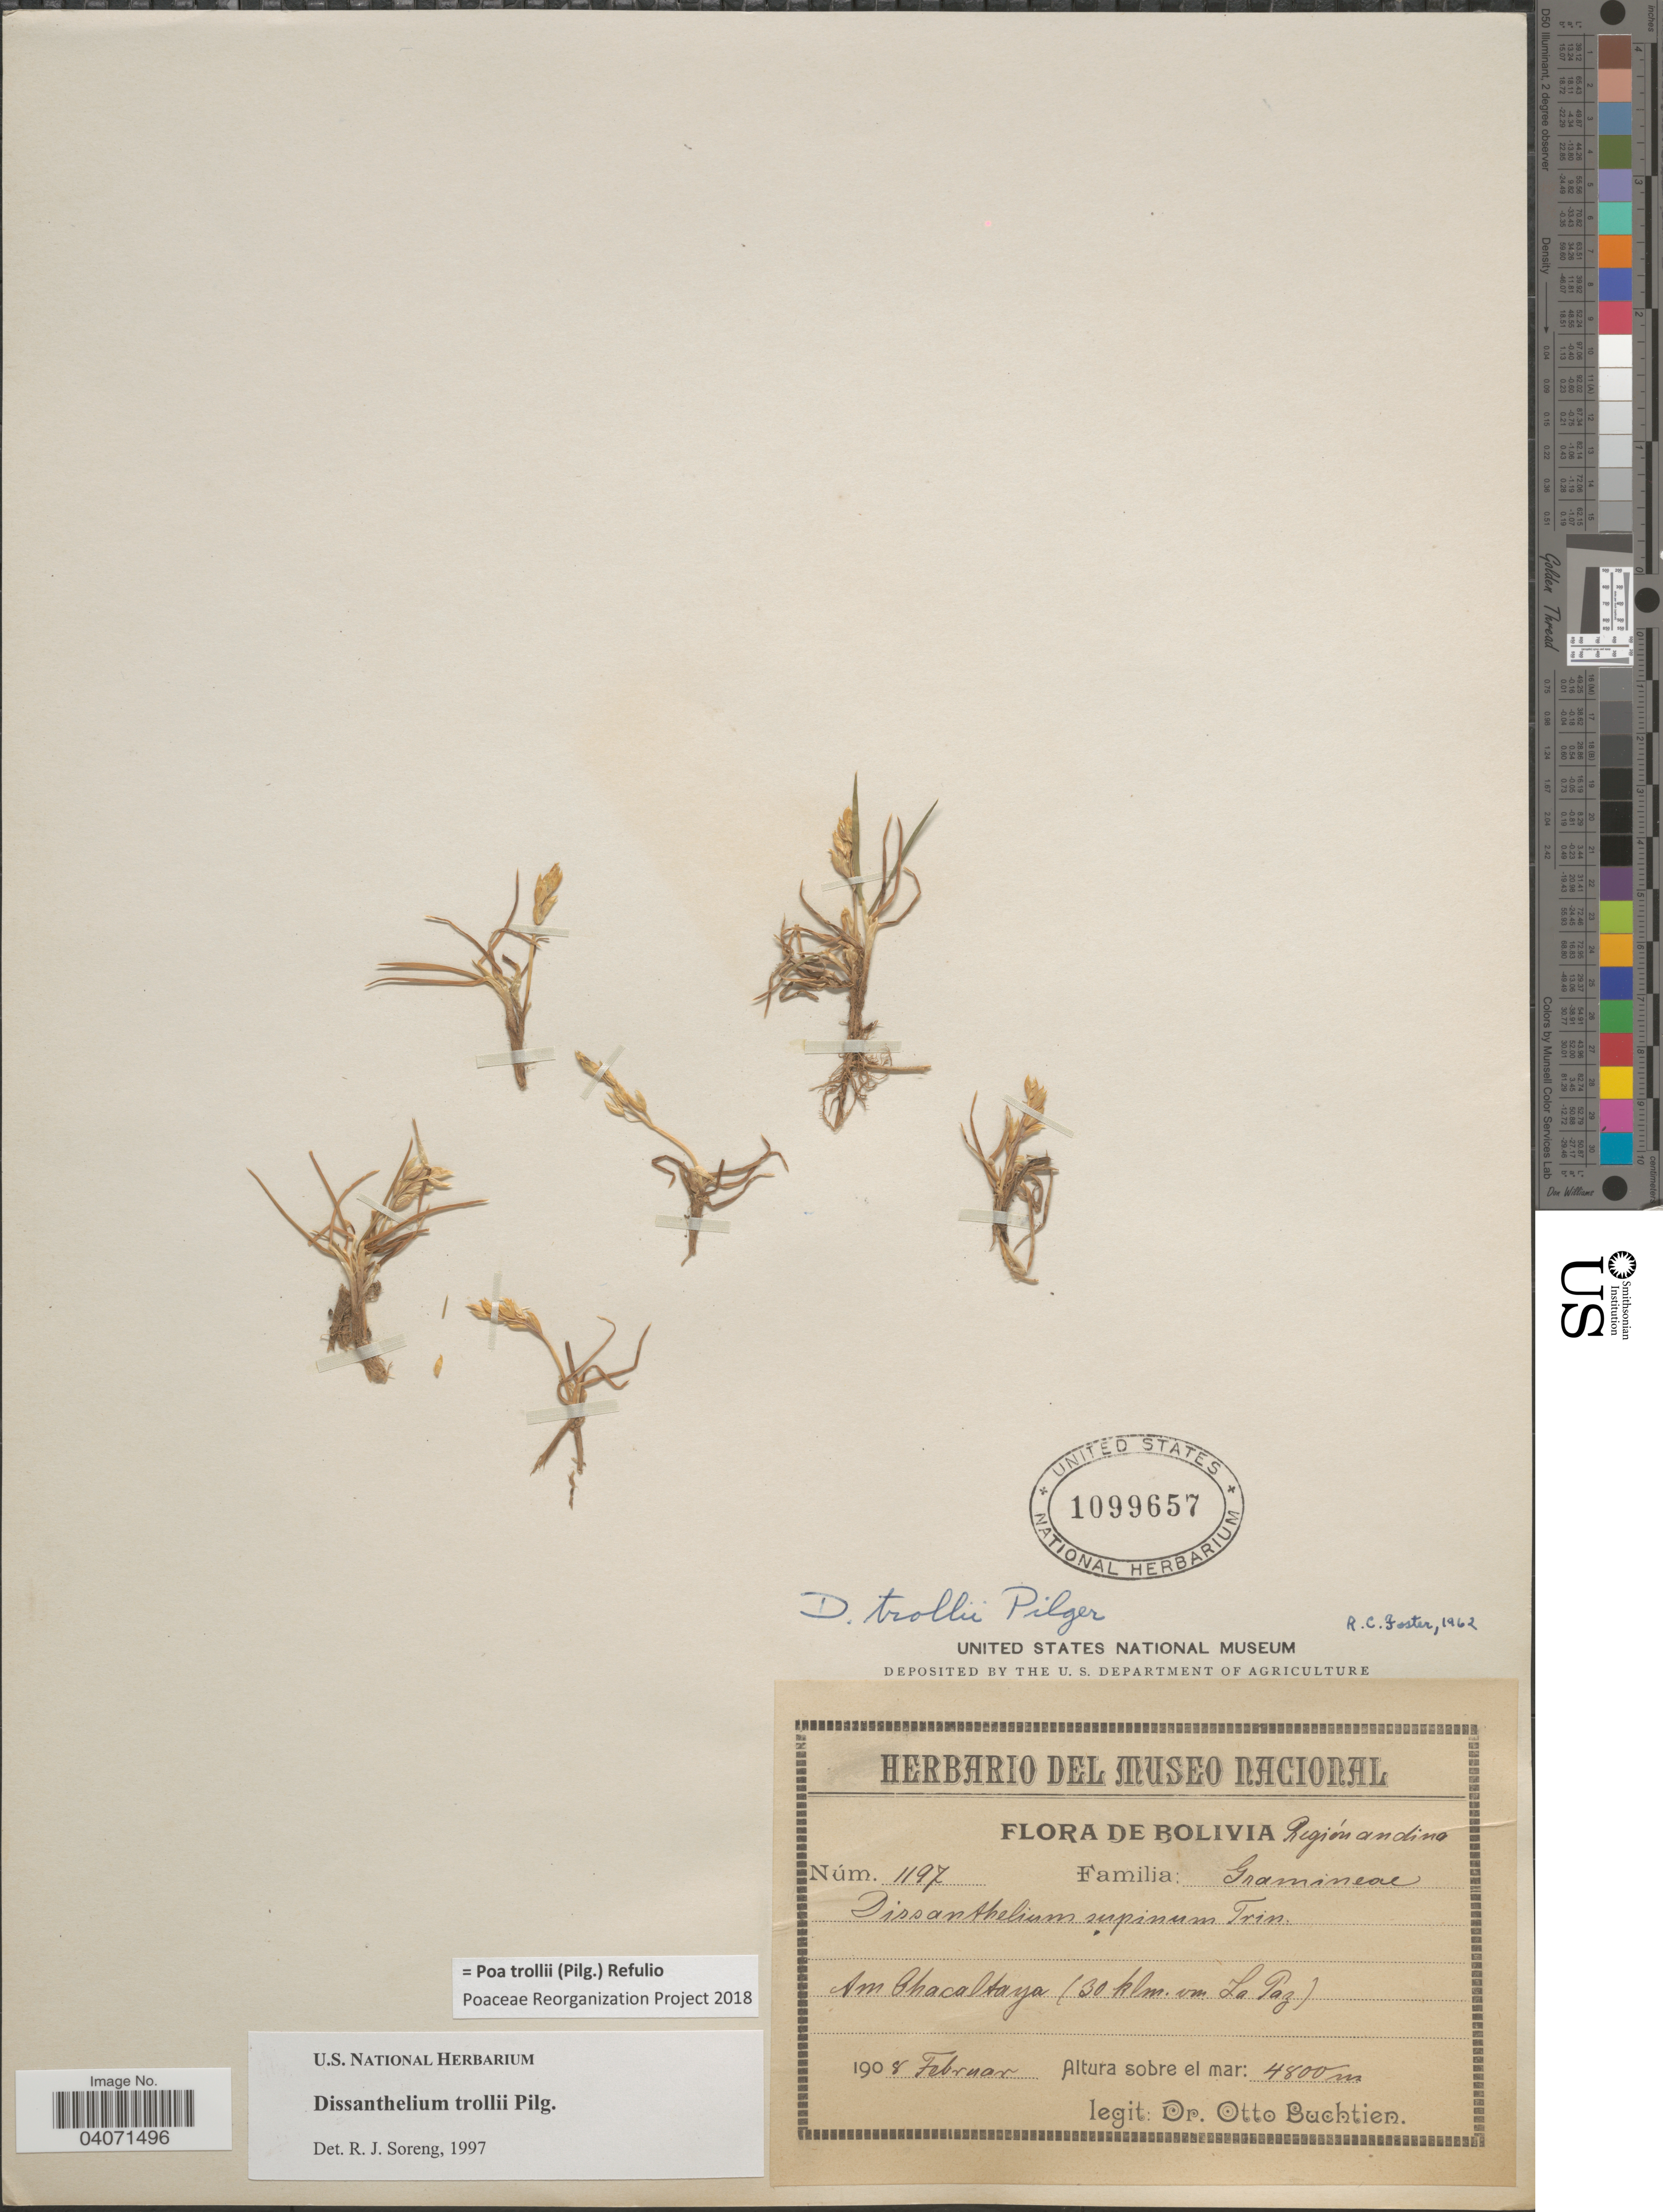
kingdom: Plantae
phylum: Tracheophyta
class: Liliopsida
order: Poales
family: Poaceae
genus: Poa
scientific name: Poa trollii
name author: (Pilg.) Refulio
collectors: O. Buchtien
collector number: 1197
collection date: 1908-02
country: Bolivia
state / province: La Paz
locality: Región andina. Am Chacaltaya (30 klm. von La Paz).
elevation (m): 4800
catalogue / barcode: US 1099657